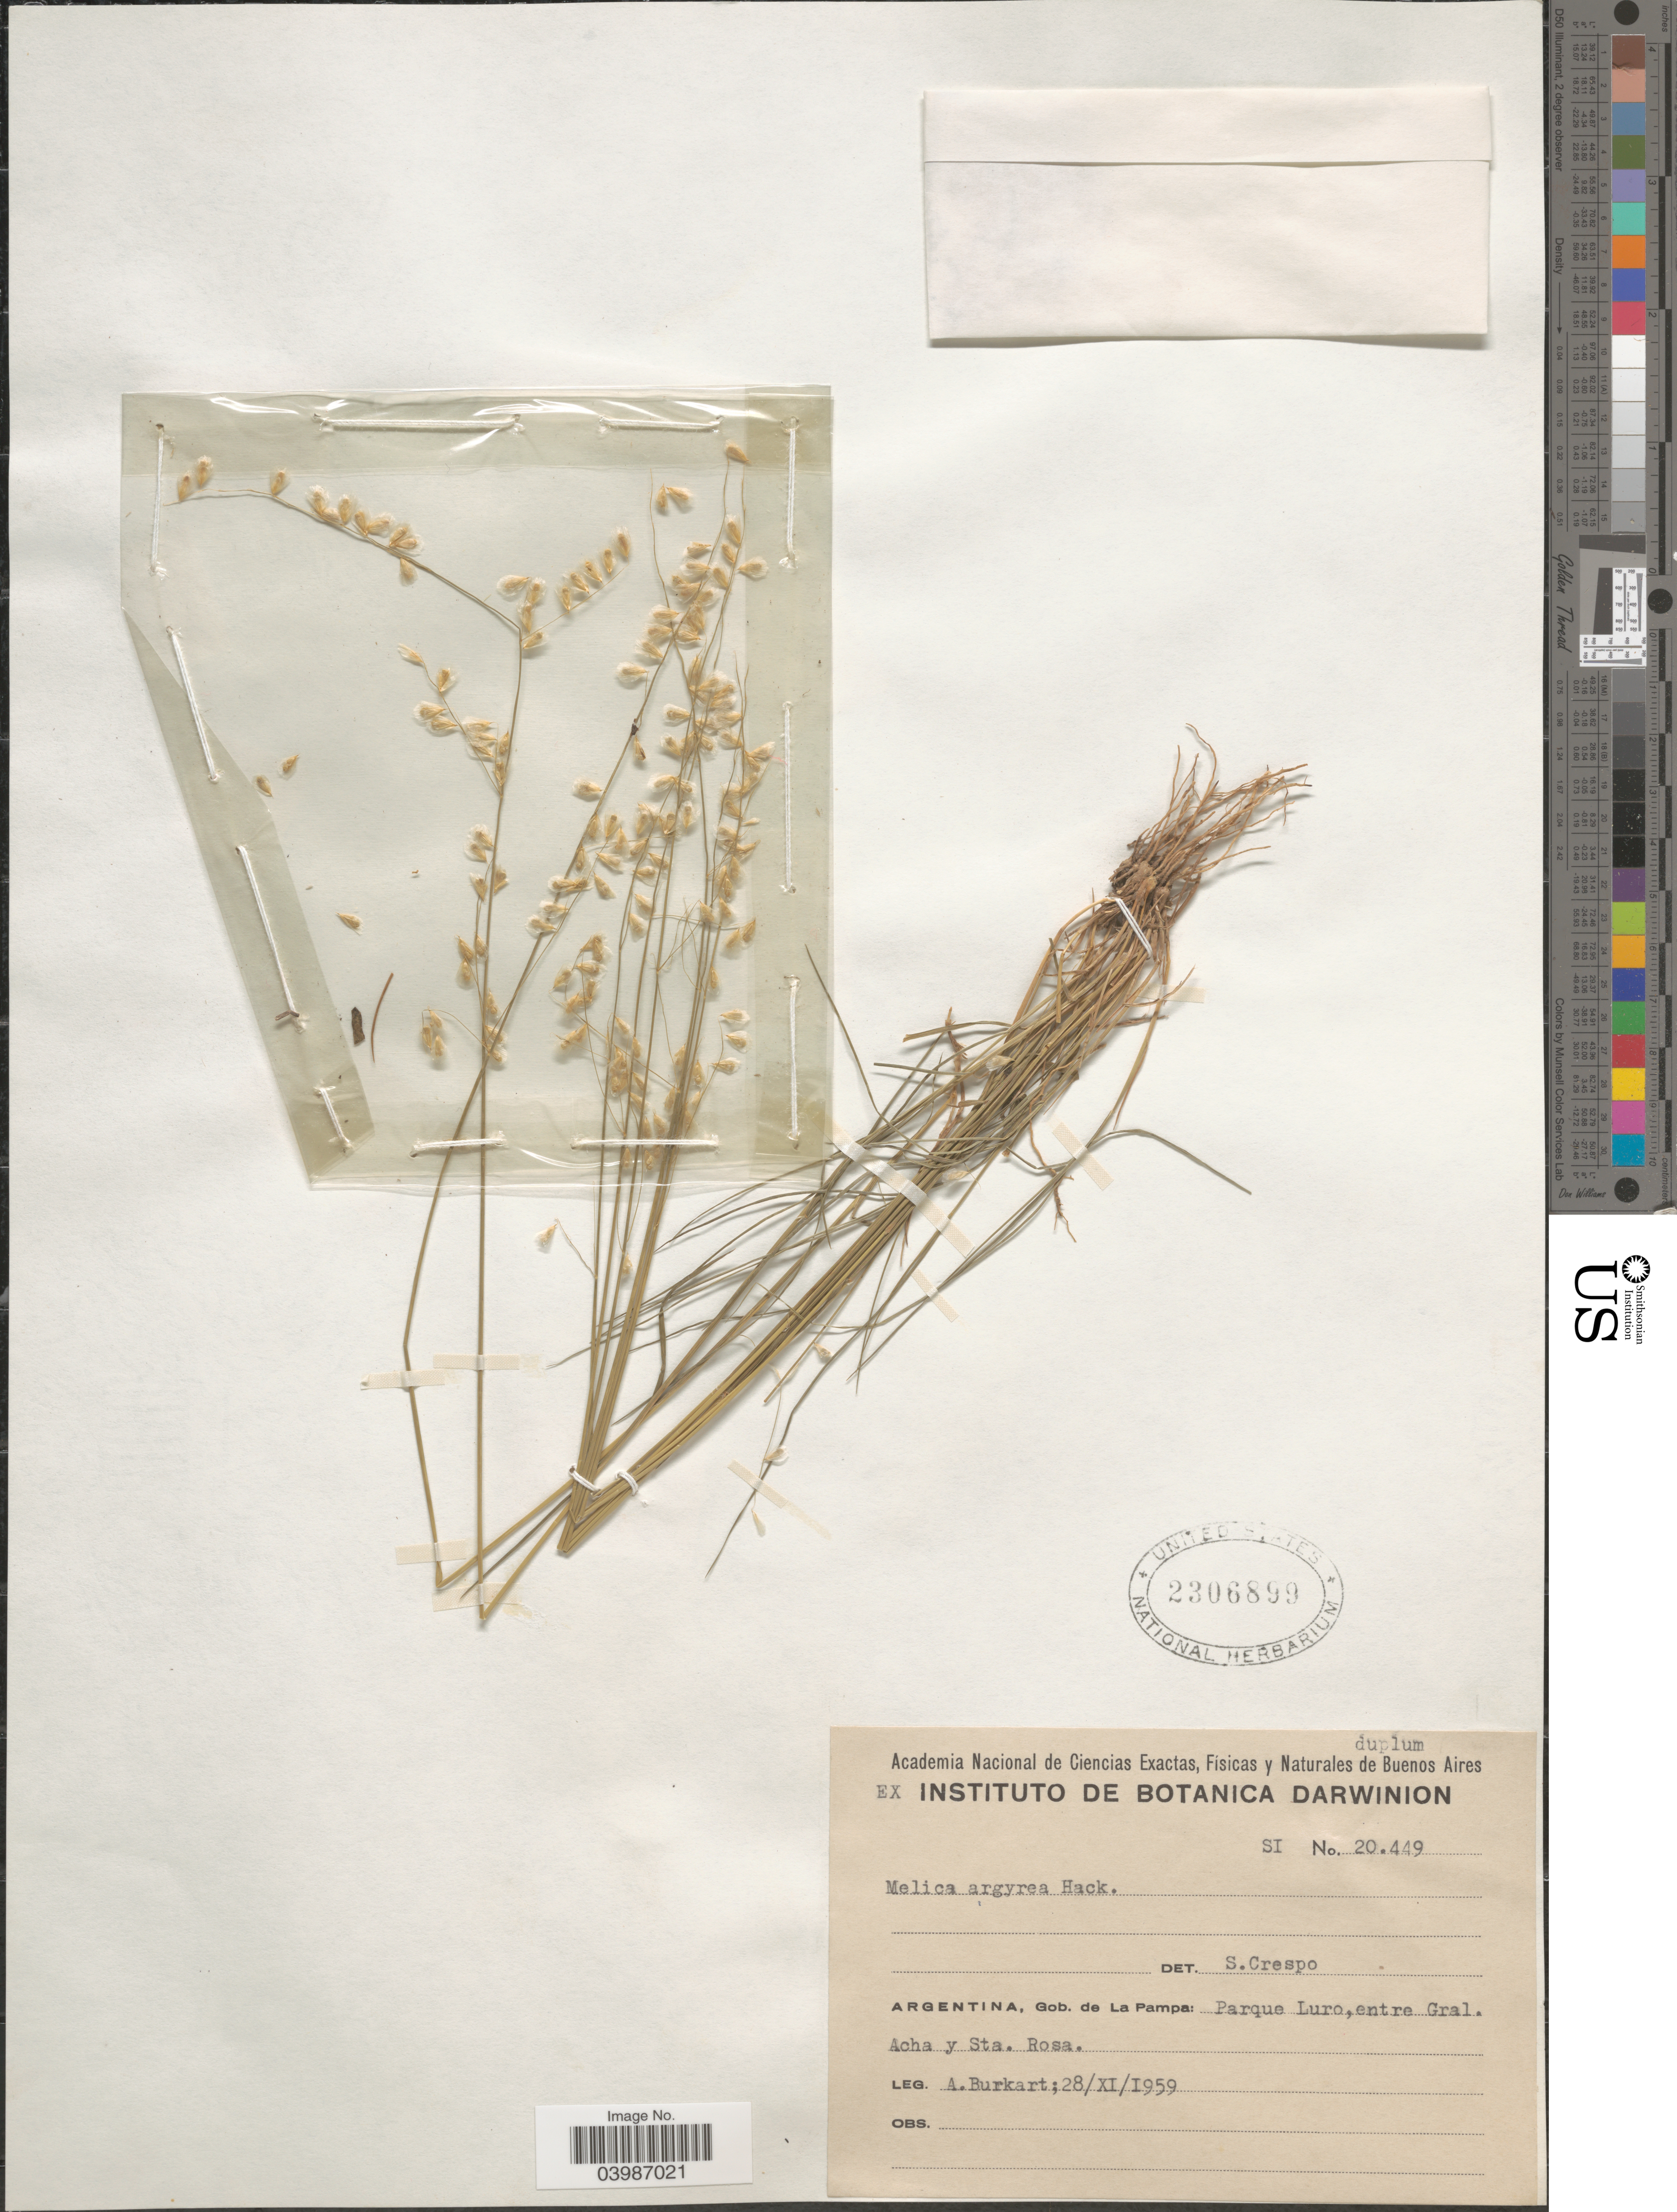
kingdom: Plantae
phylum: Tracheophyta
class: Liliopsida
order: Poales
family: Poaceae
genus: Melica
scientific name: Melica argyrea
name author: Hack. ex Stuck.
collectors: A. E. Burkart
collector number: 20449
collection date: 1959-11-28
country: Argentina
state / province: La Pampa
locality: Gob. de La Pampa: Parque Luro, entre Gral. Acha y Sta. Rosa.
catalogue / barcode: US 2306899